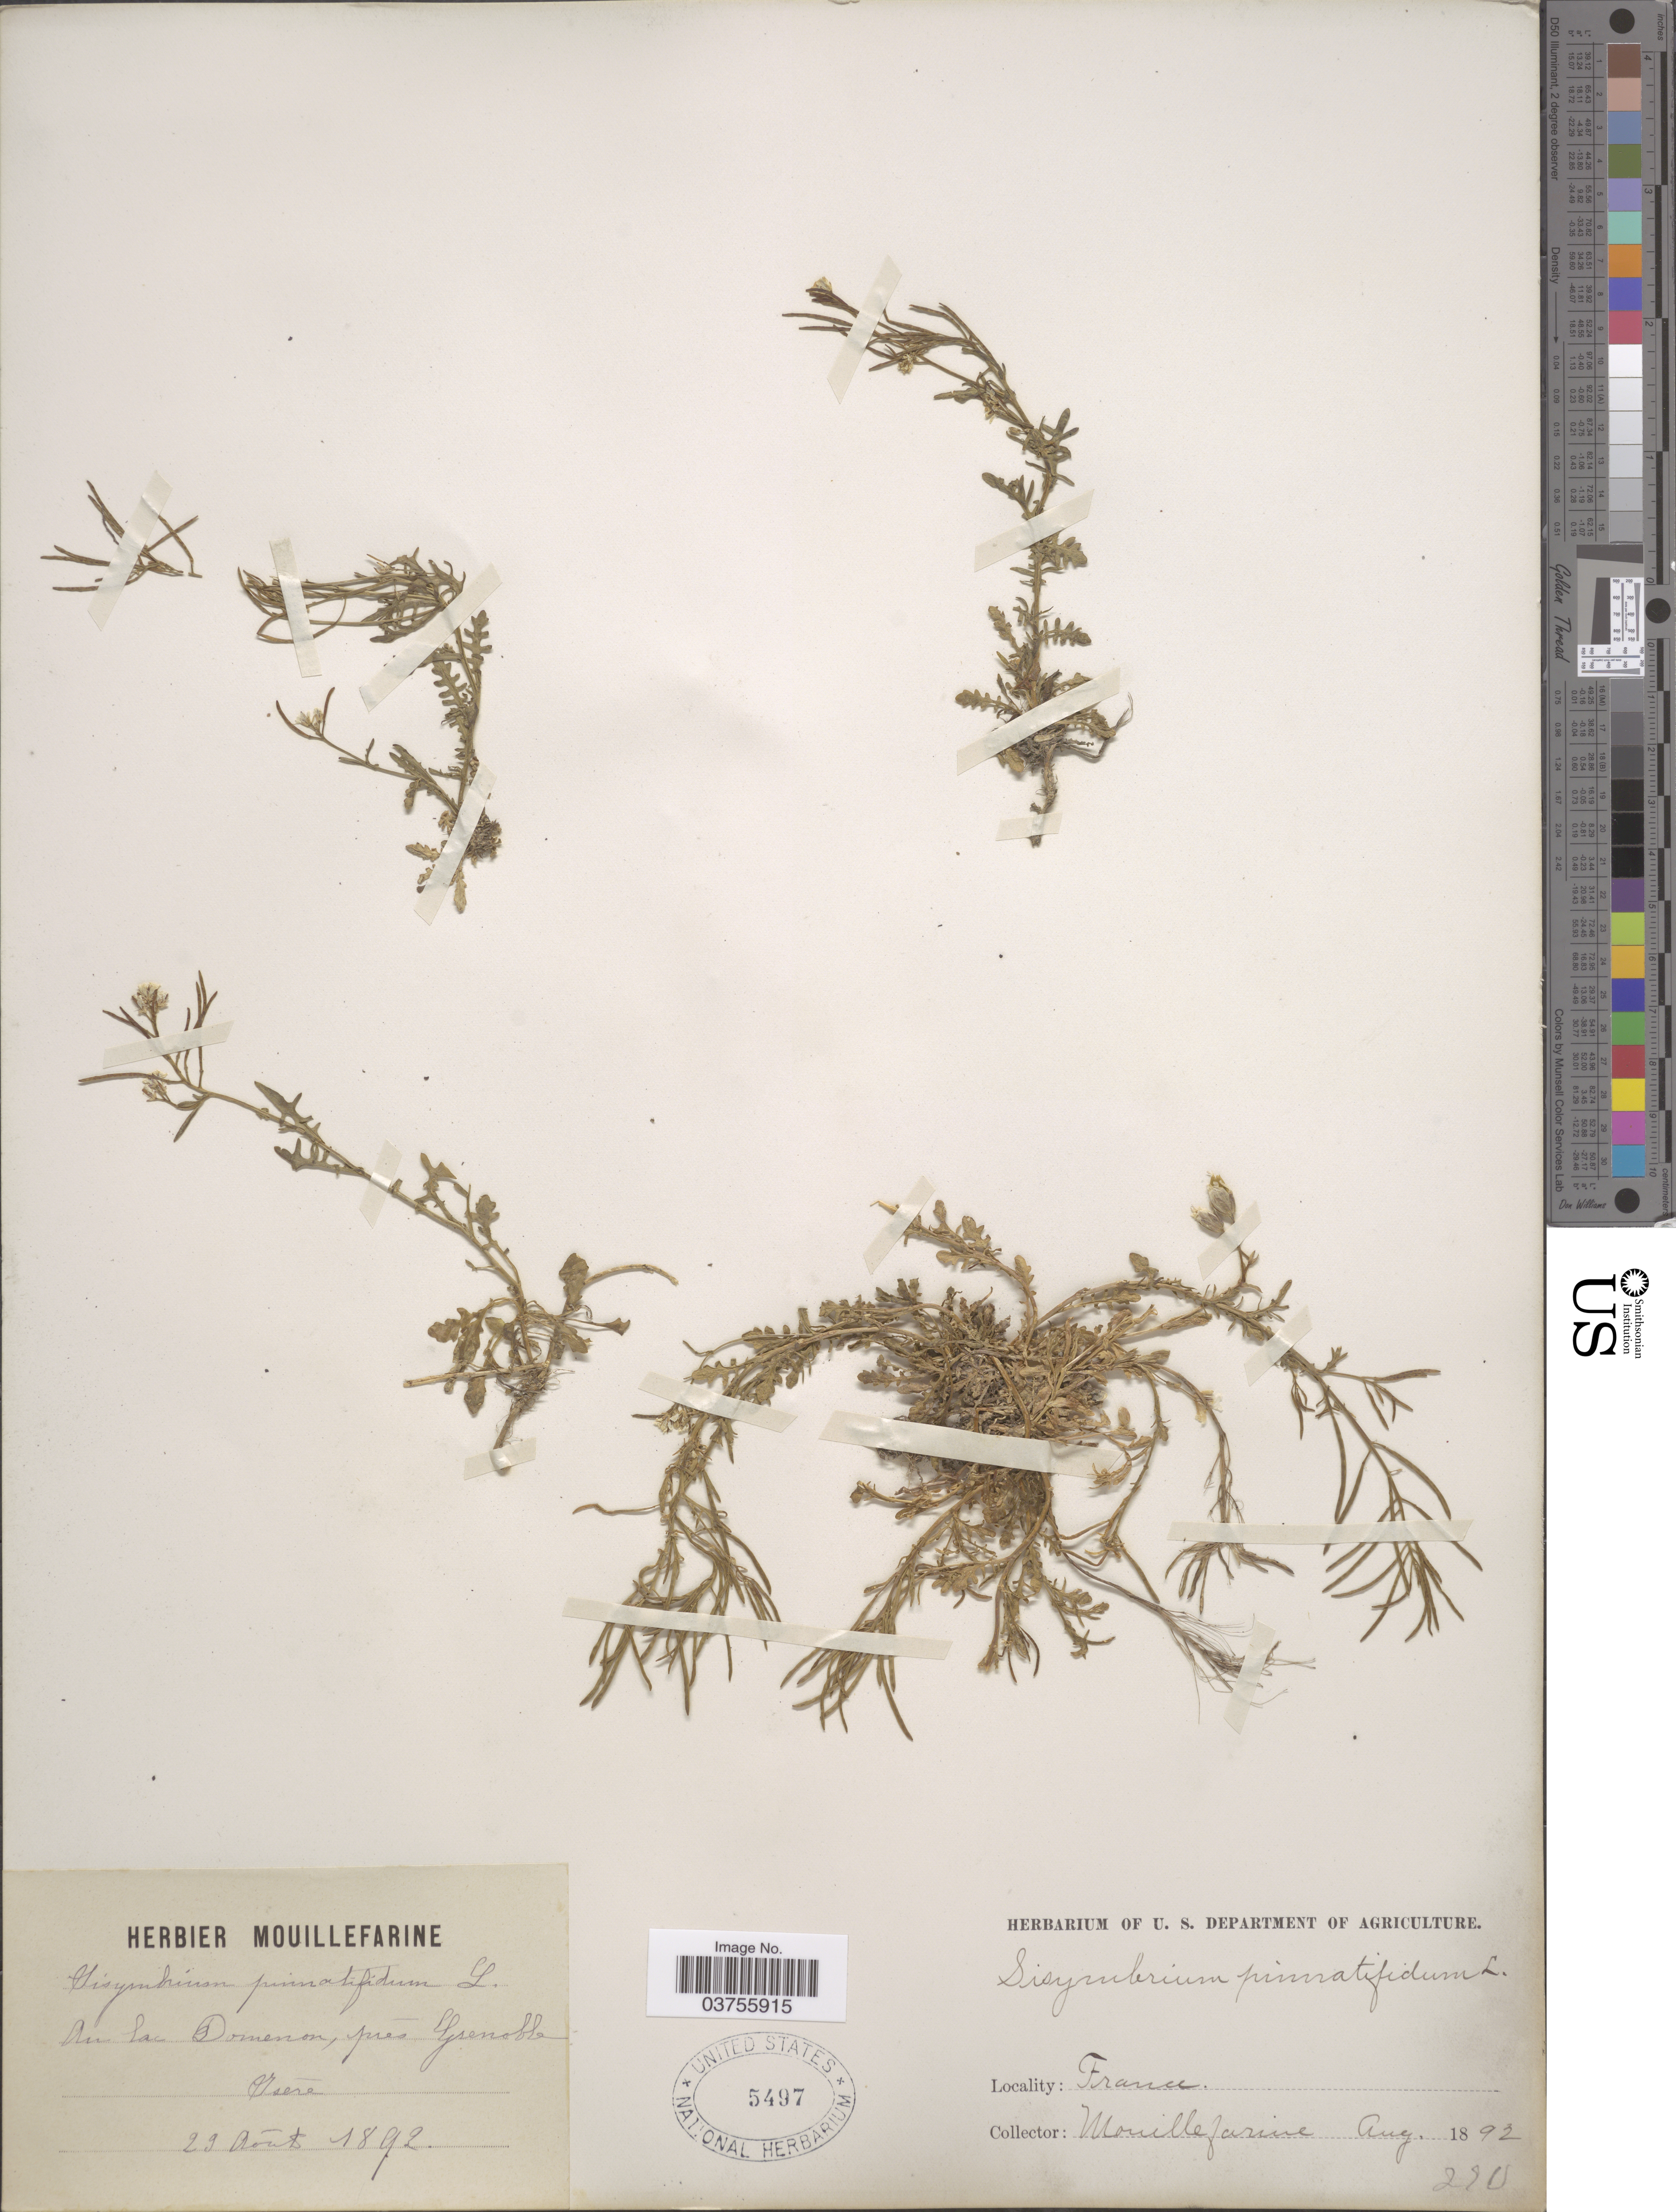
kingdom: Plantae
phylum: Tracheophyta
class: Magnoliopsida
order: Brassicales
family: Brassicaceae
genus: Arabidopsis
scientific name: Arabidopsis pinnatifida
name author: (Lam.) Rupr.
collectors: A. Mouillefarine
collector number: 290*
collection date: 1892-08-29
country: France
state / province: Auvergne-Rhône-Alpes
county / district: Isère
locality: Au lac Domenon, près Grenoble. Isère.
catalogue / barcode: US 5497